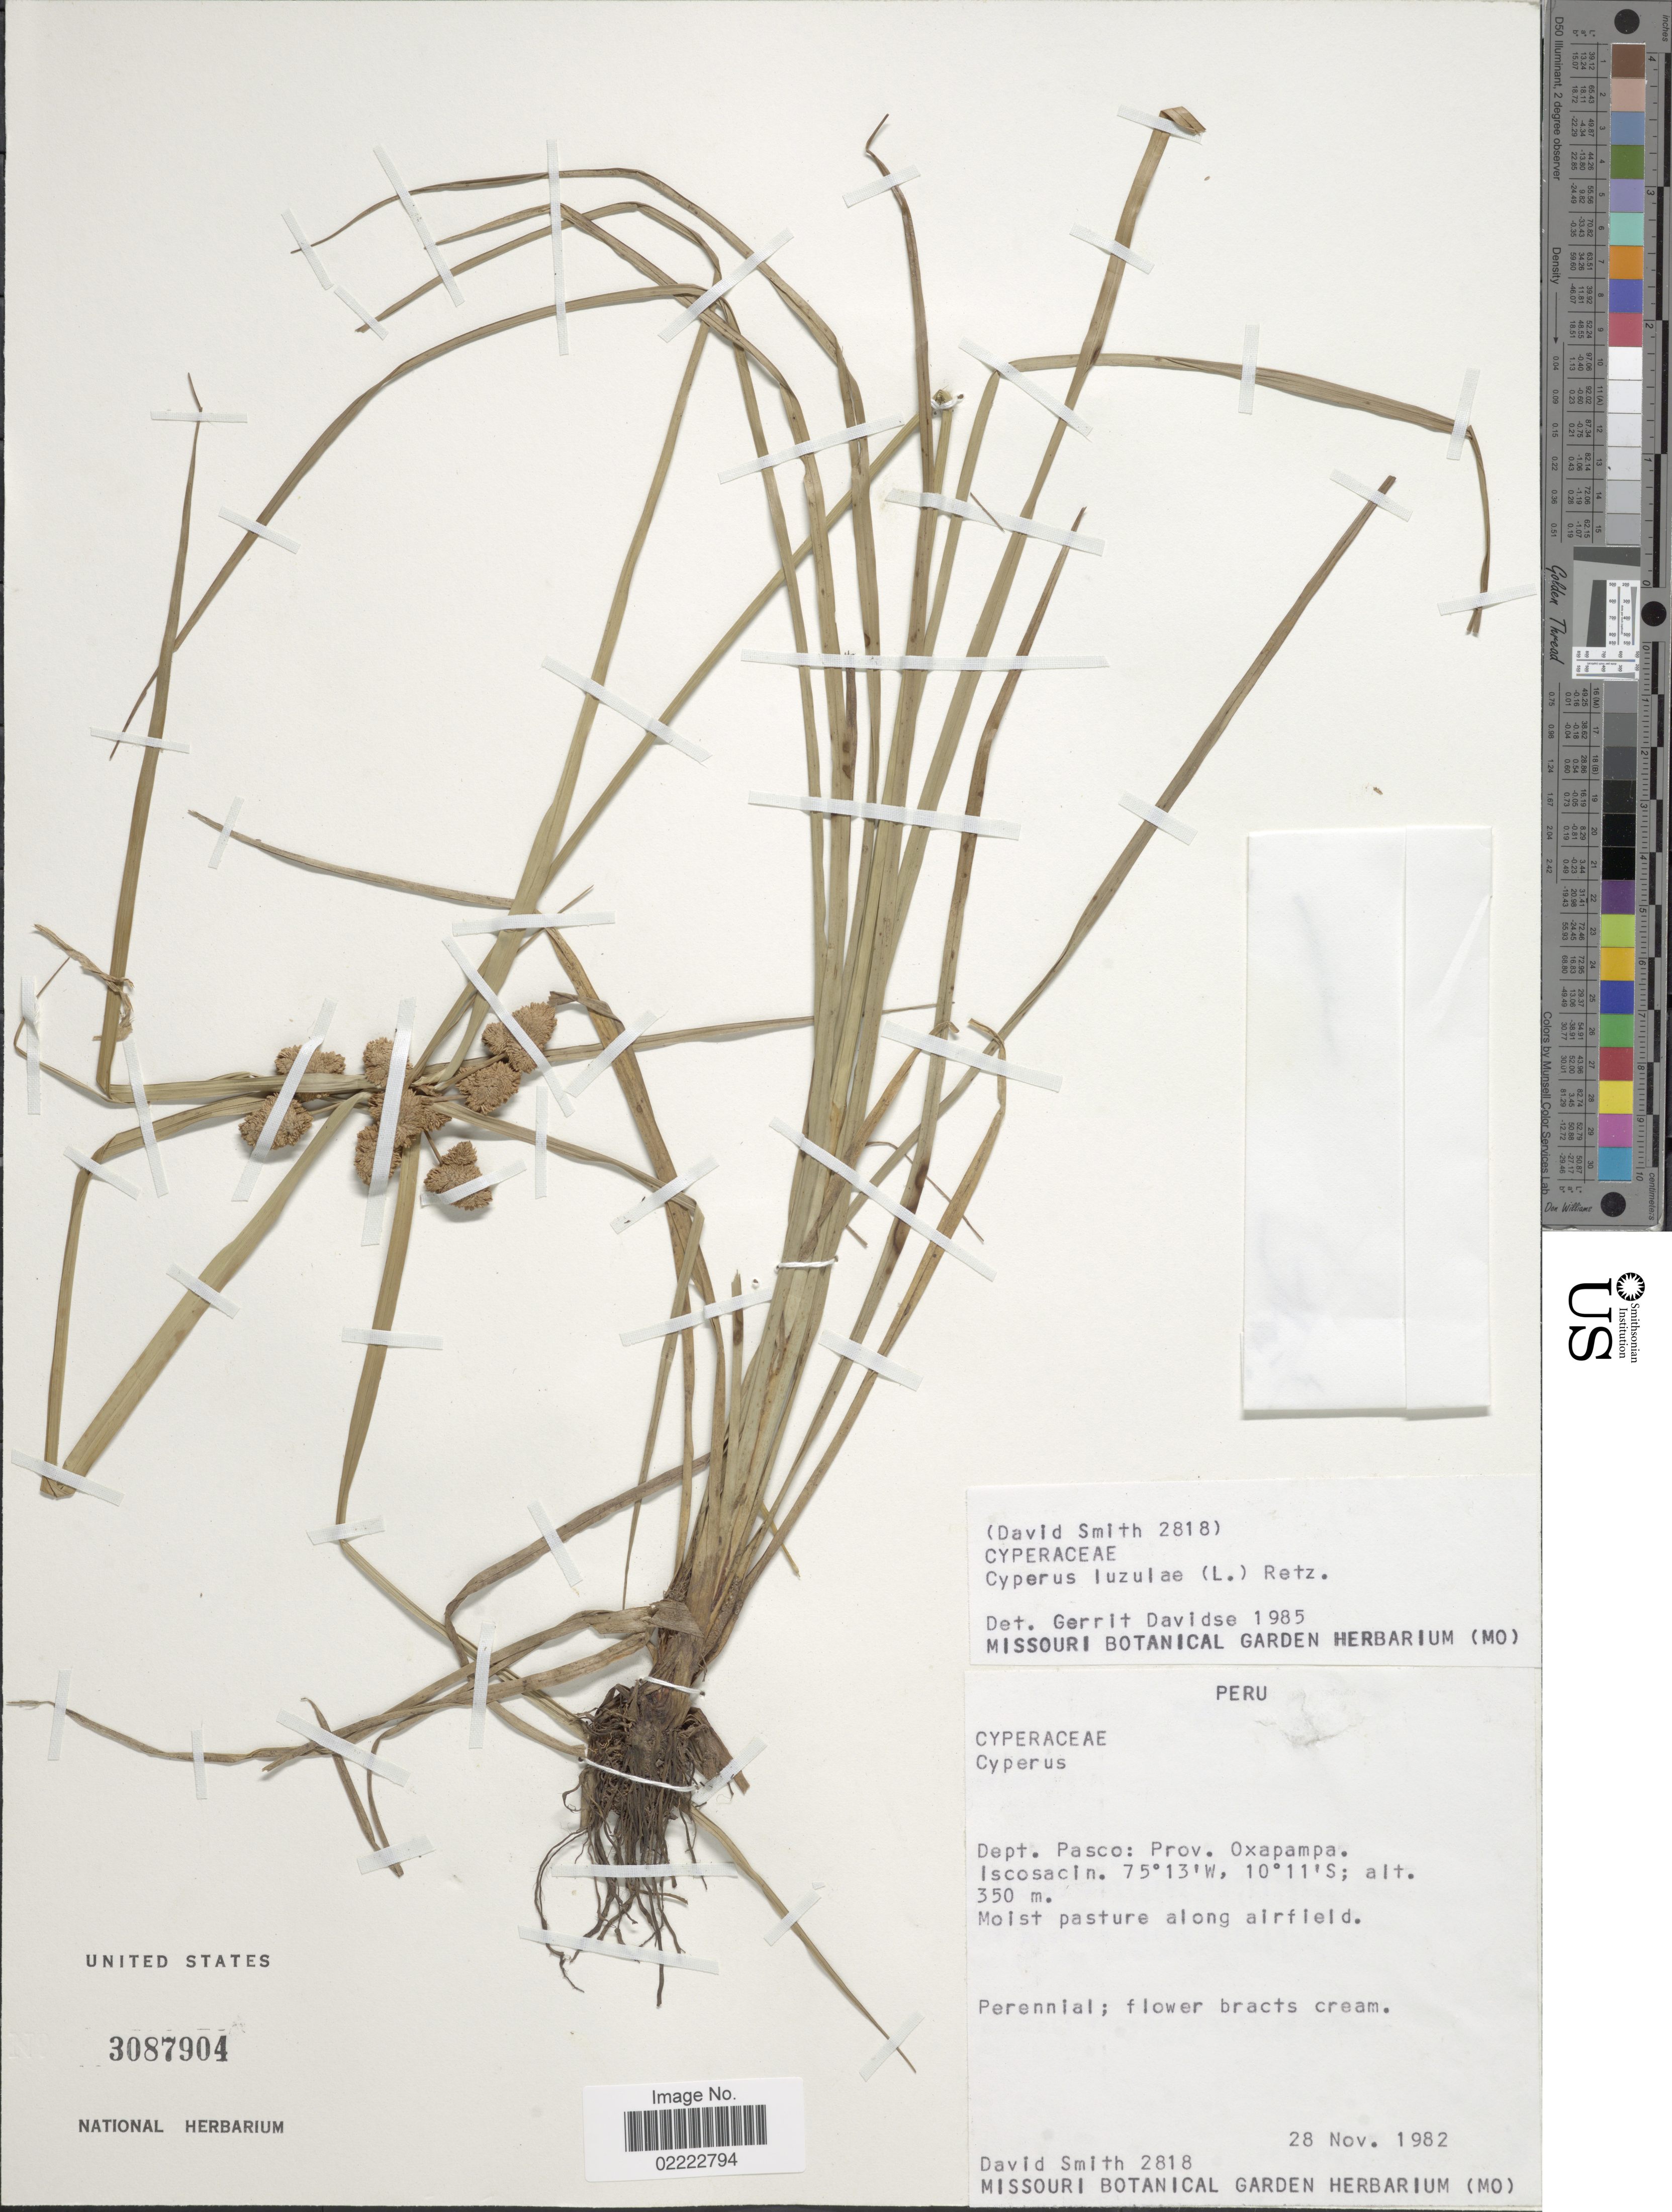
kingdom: Plantae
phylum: Tracheophyta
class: Liliopsida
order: Poales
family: Cyperaceae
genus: Cyperus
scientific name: Cyperus luzulae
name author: (L.) Rottb. ex Retz.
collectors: D. C. Smith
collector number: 2818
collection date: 1982-11-28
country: Peru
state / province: Pasco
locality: Dept. Pasco: Prov. Oxapampa. Iscosacin, Moist pasture along airfield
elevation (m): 350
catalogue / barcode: US 3087904